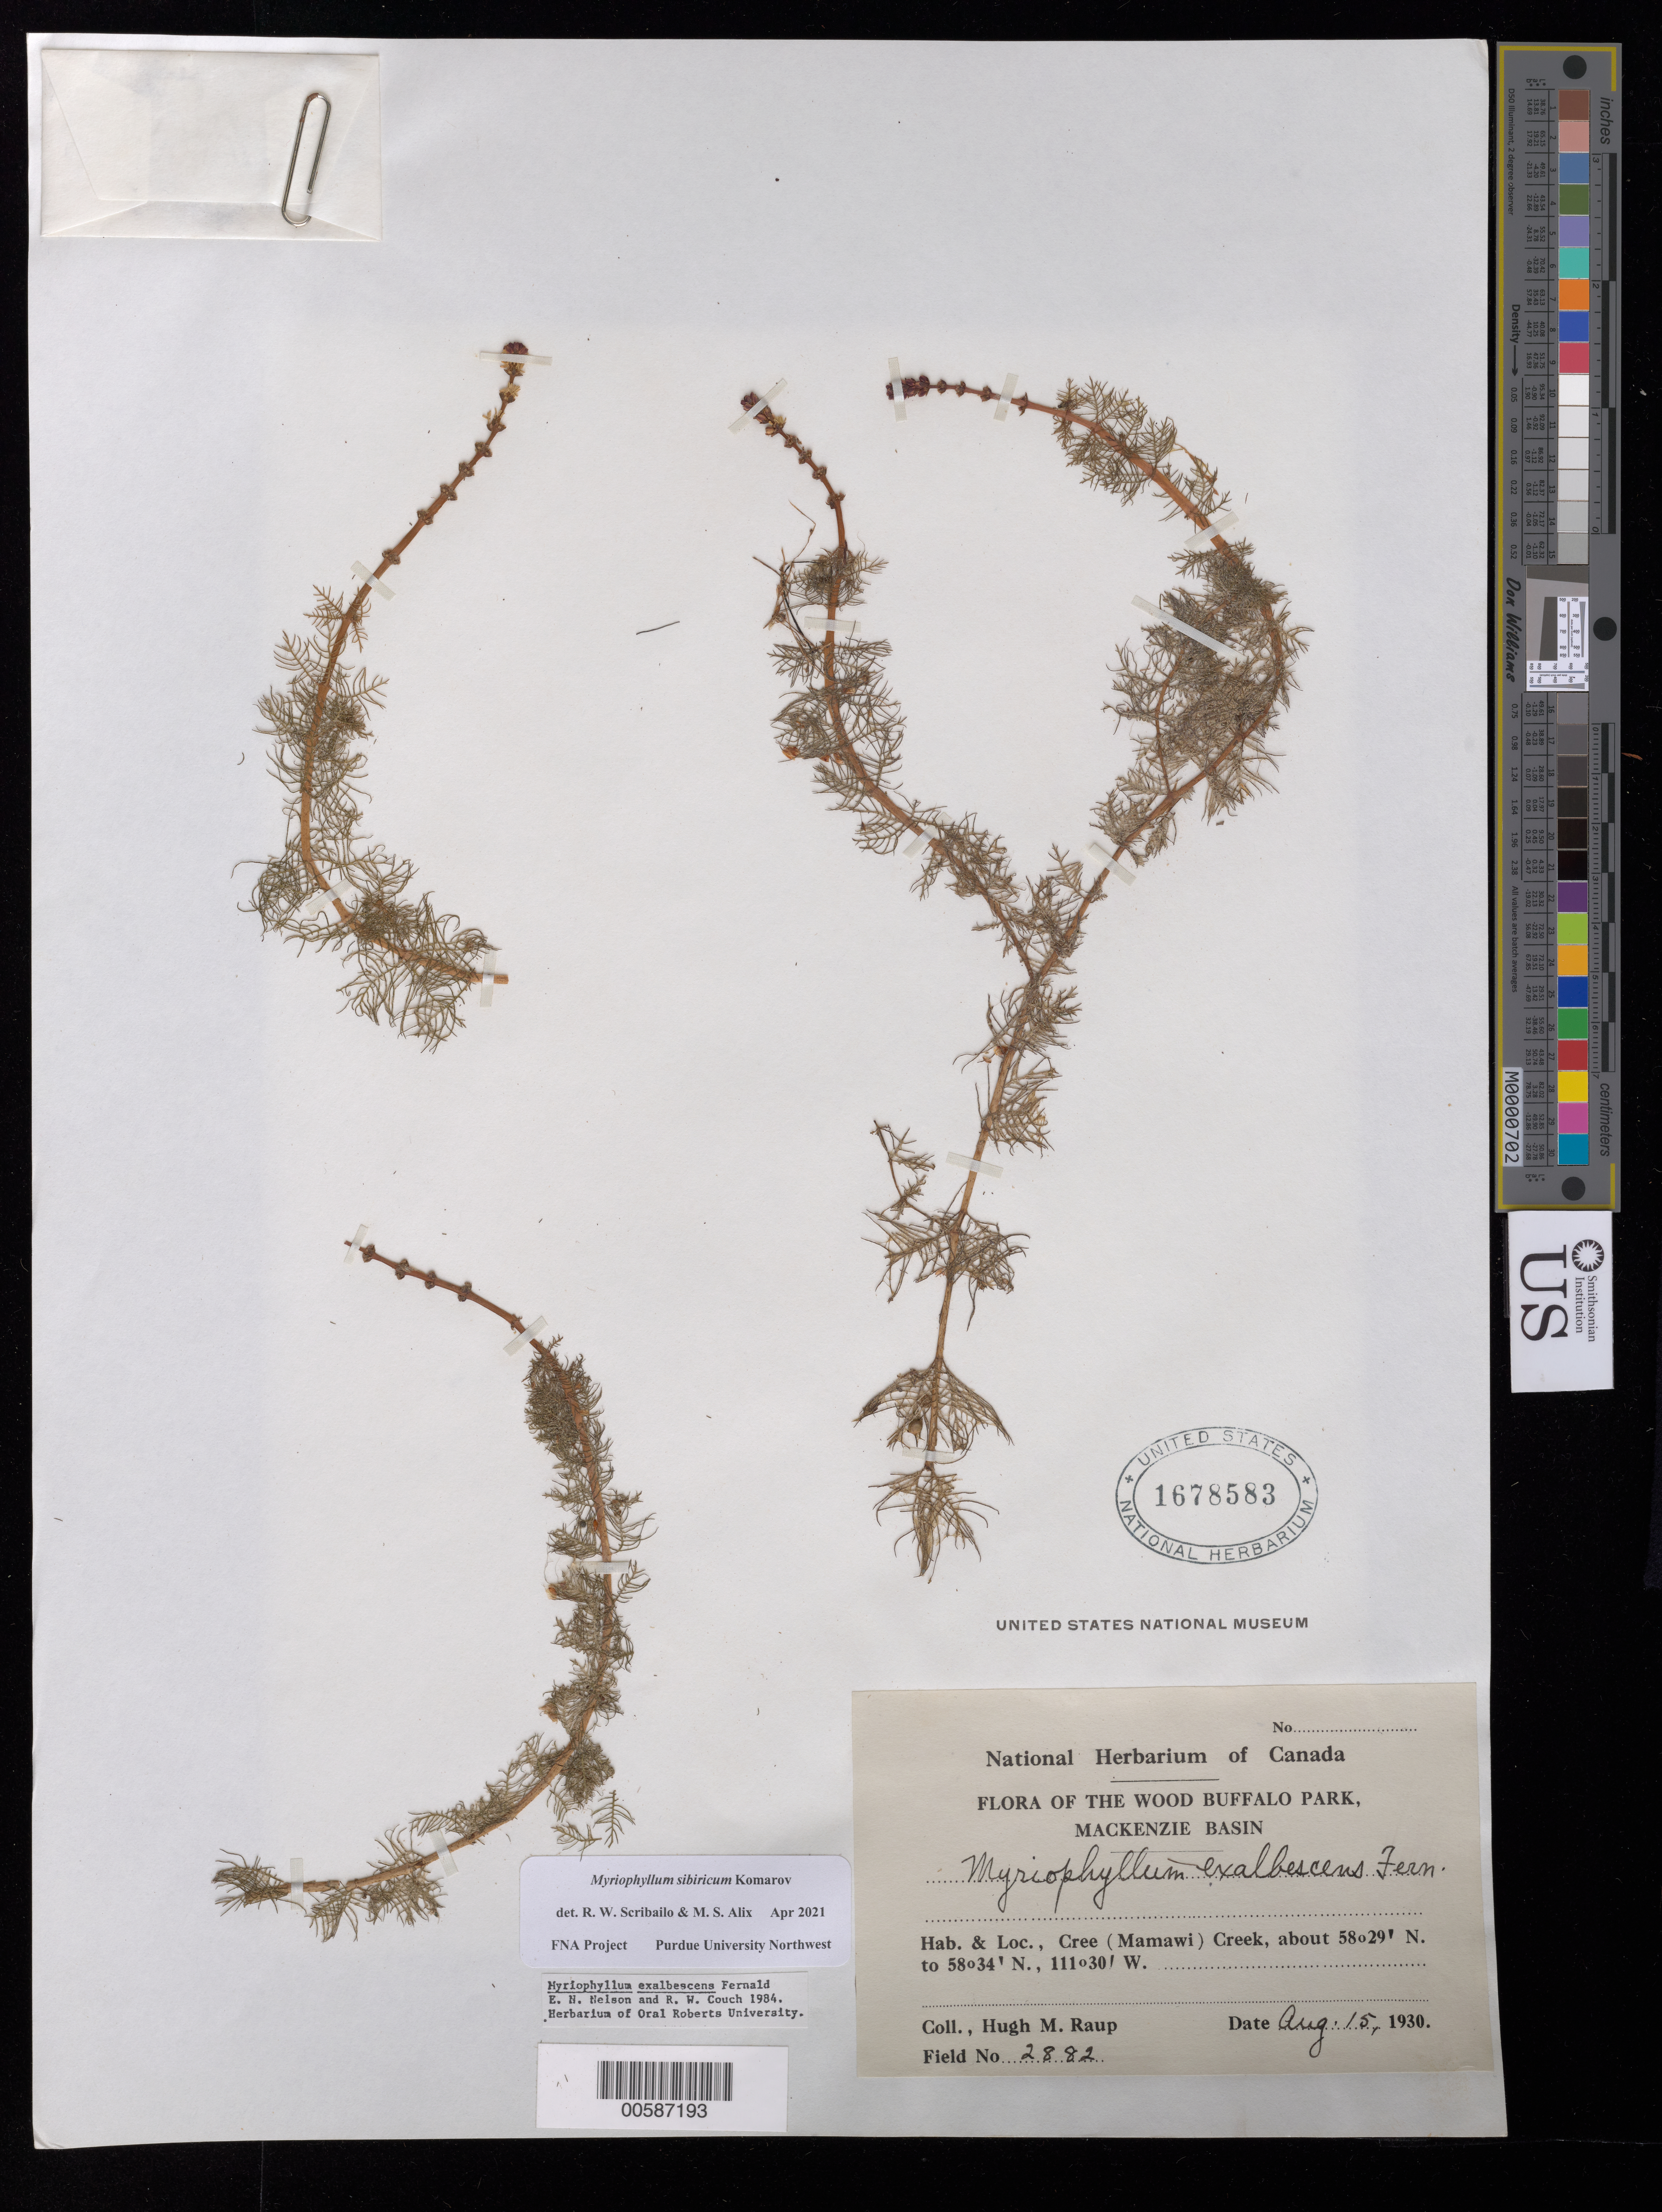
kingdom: Plantae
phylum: Tracheophyta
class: Magnoliopsida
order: Saxifragales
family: Haloragaceae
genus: Myriophyllum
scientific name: Myriophyllum sibiricum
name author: Kom.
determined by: Scribailo, R. W.; Alix, M. S.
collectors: H. Raup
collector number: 2882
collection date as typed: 15 Aug 1930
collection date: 1930-08-15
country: Canada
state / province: Northwest Territories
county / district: Mackenzie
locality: Mamawi Creek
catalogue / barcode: US 1678583